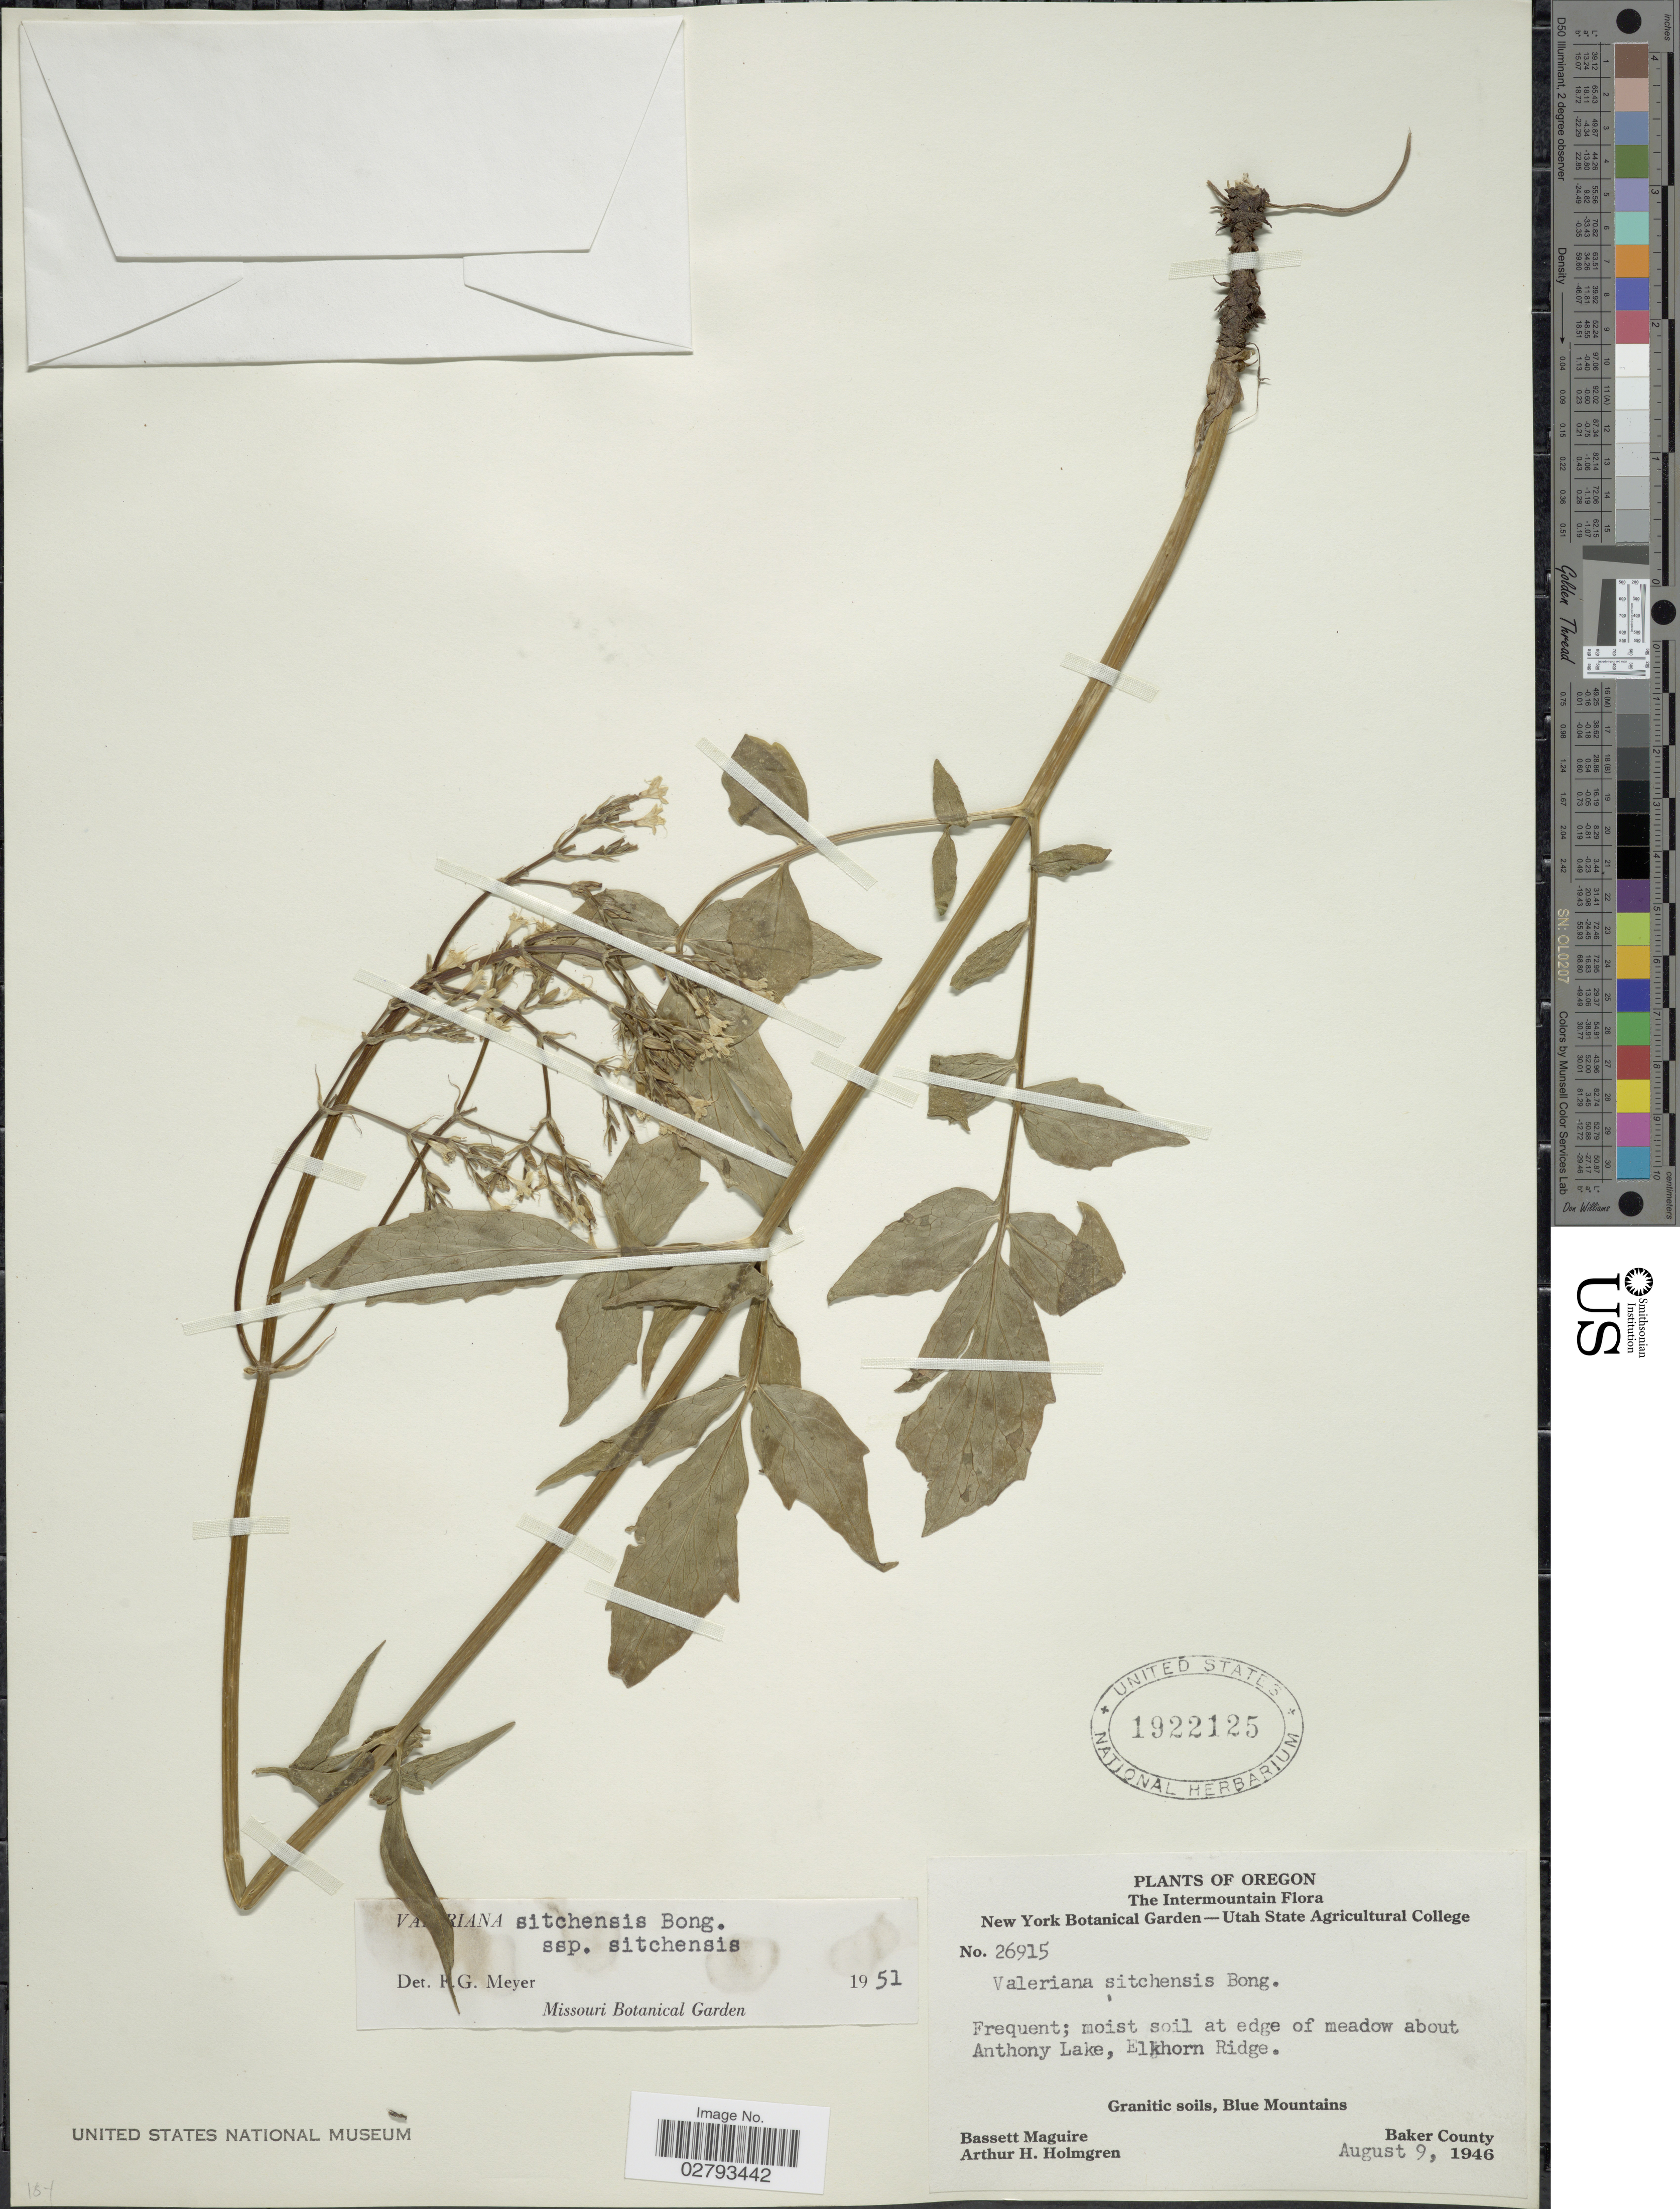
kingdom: Plantae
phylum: Tracheophyta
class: Magnoliopsida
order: Dipsacales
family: Caprifoliaceae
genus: Valeriana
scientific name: Valeriana sitchensis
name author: Bong.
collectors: B. Maguire & A. H. Holmgren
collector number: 26915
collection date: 1946-08-09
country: United States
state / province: Oregon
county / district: Baker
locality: The Intermountain. At edge of meadow about Anthony Lake, Eikhorn Ridge. Blue Mountains. Baker County.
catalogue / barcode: US 1922125